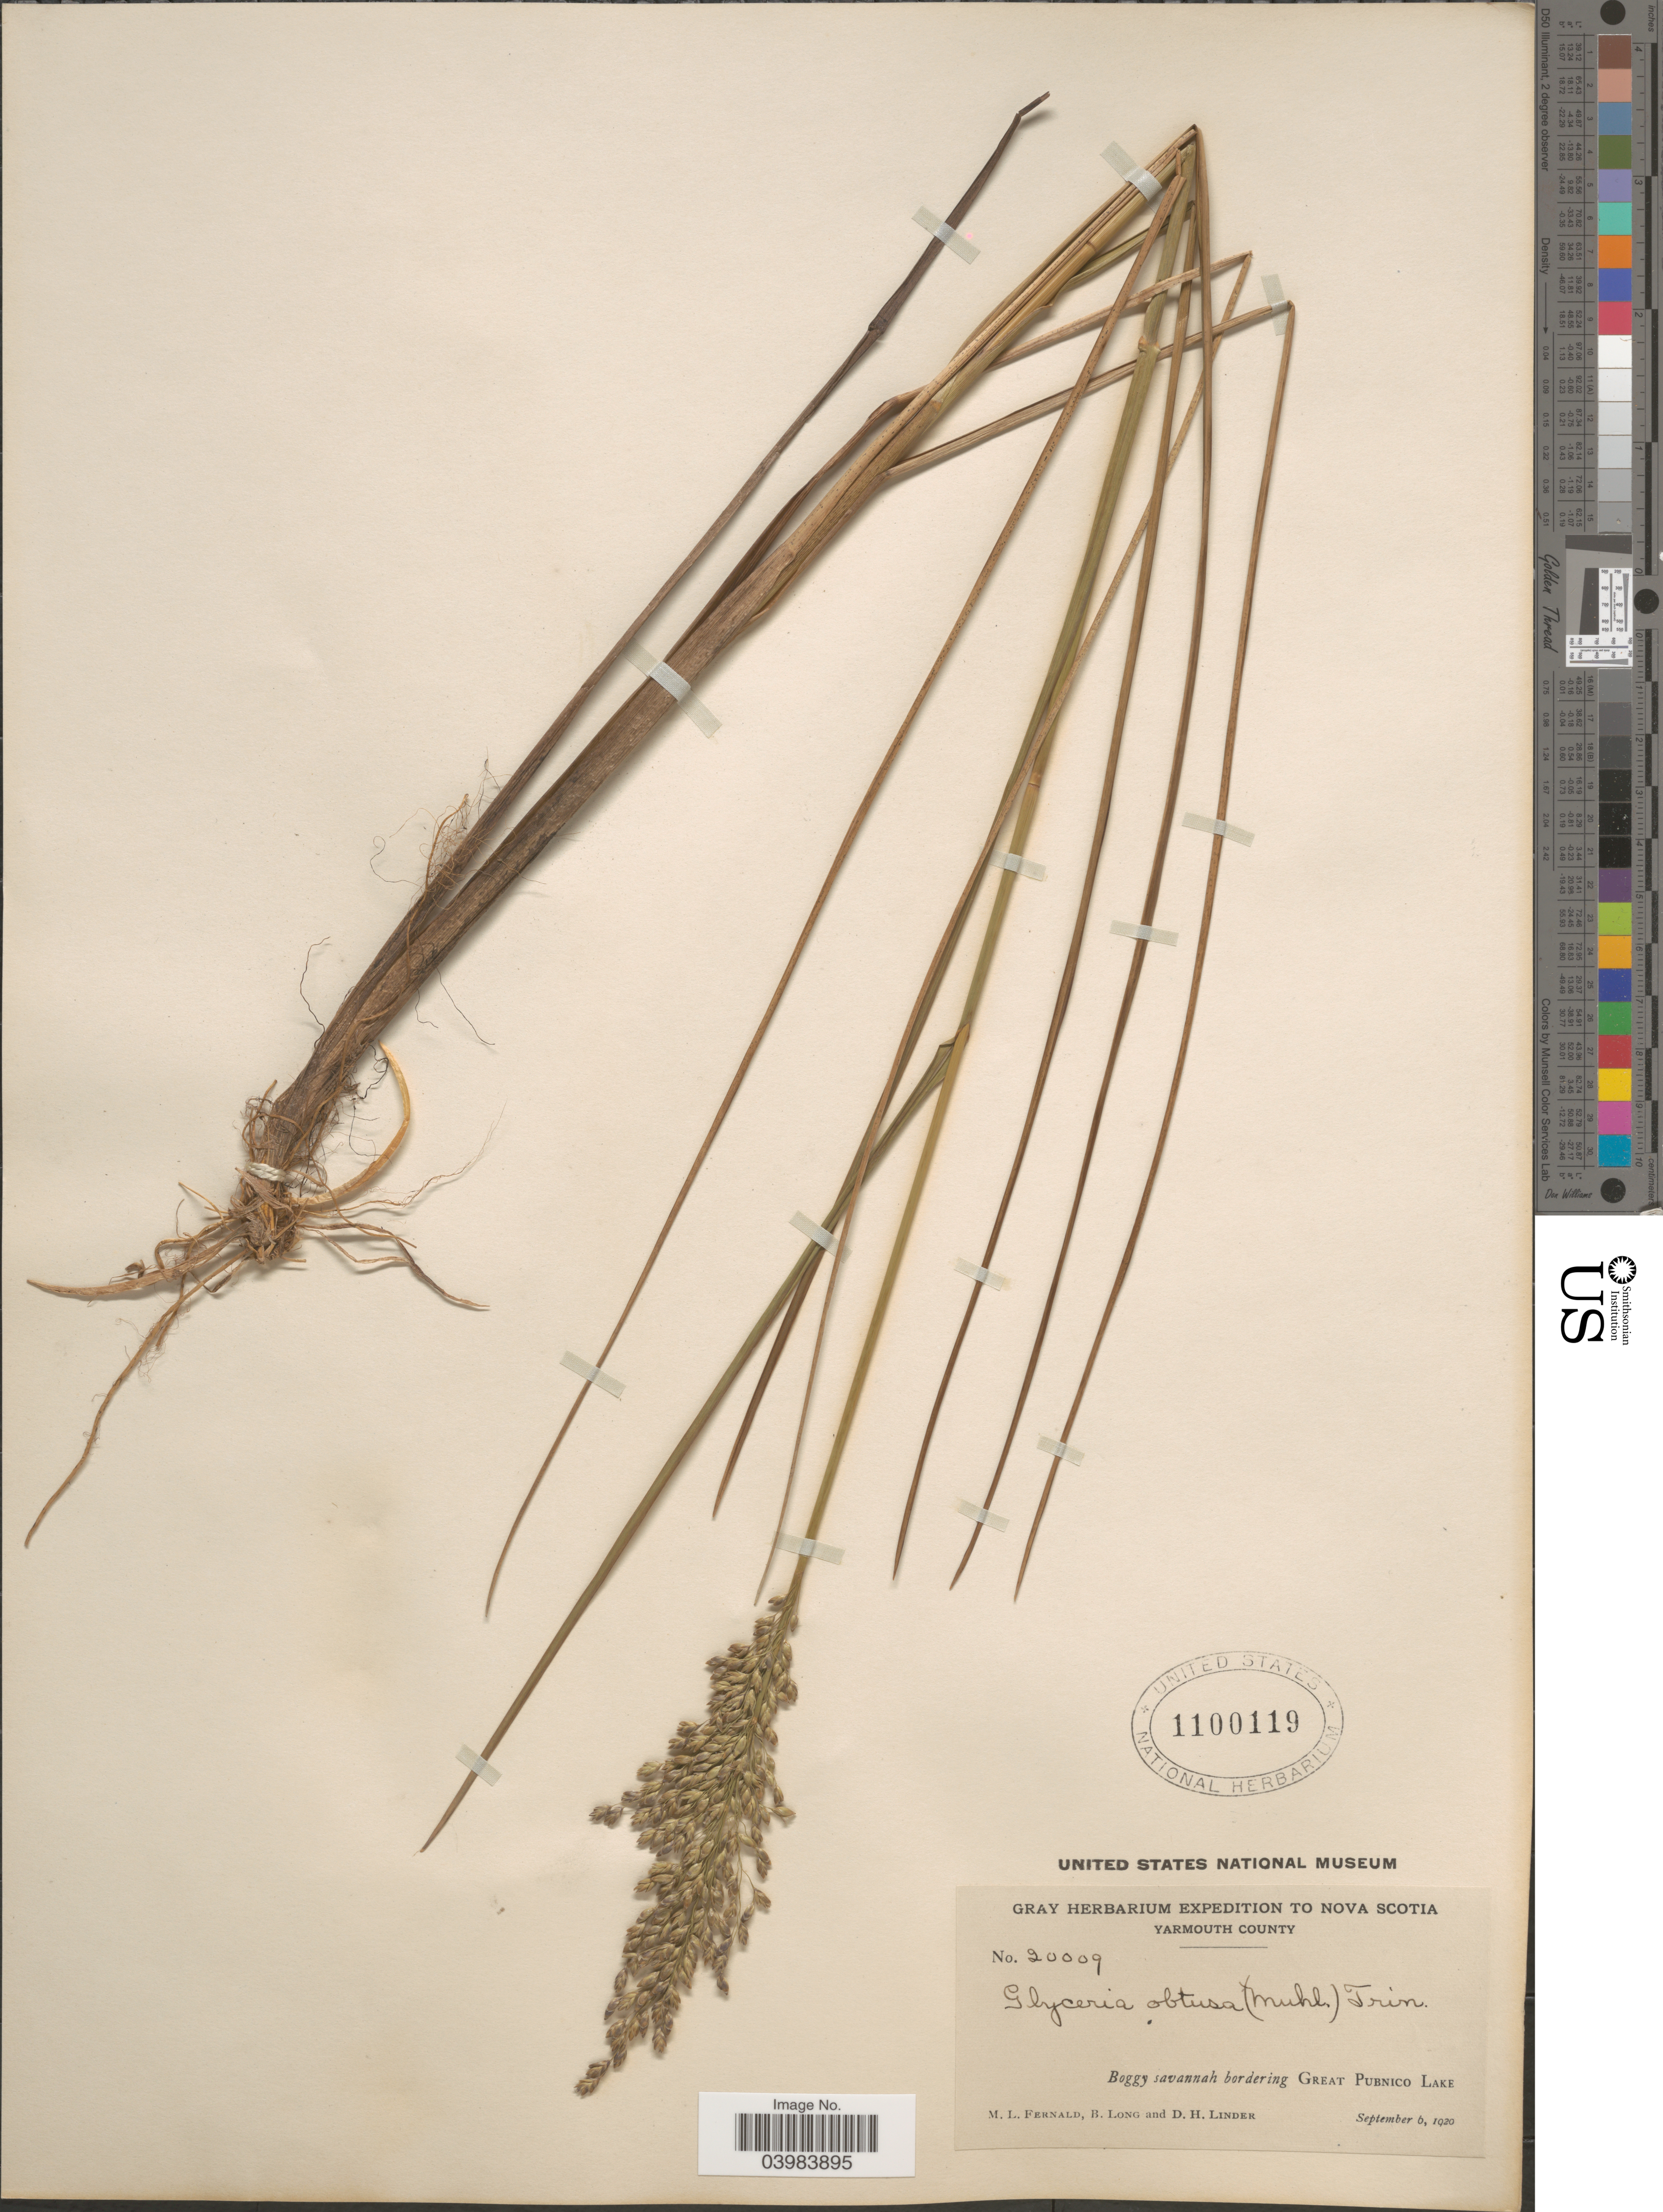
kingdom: Plantae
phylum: Tracheophyta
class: Liliopsida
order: Poales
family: Poaceae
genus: Glyceria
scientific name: Glyceria obtusa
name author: (Muhl.) Trin.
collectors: M. L. Fernald, B. Long & D. Linder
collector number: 20009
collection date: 1920-09-06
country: Canada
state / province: Nova Scotia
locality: Yarmouth County. Boggy savannah bordering Great Pubnico Lake.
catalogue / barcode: US 1100119